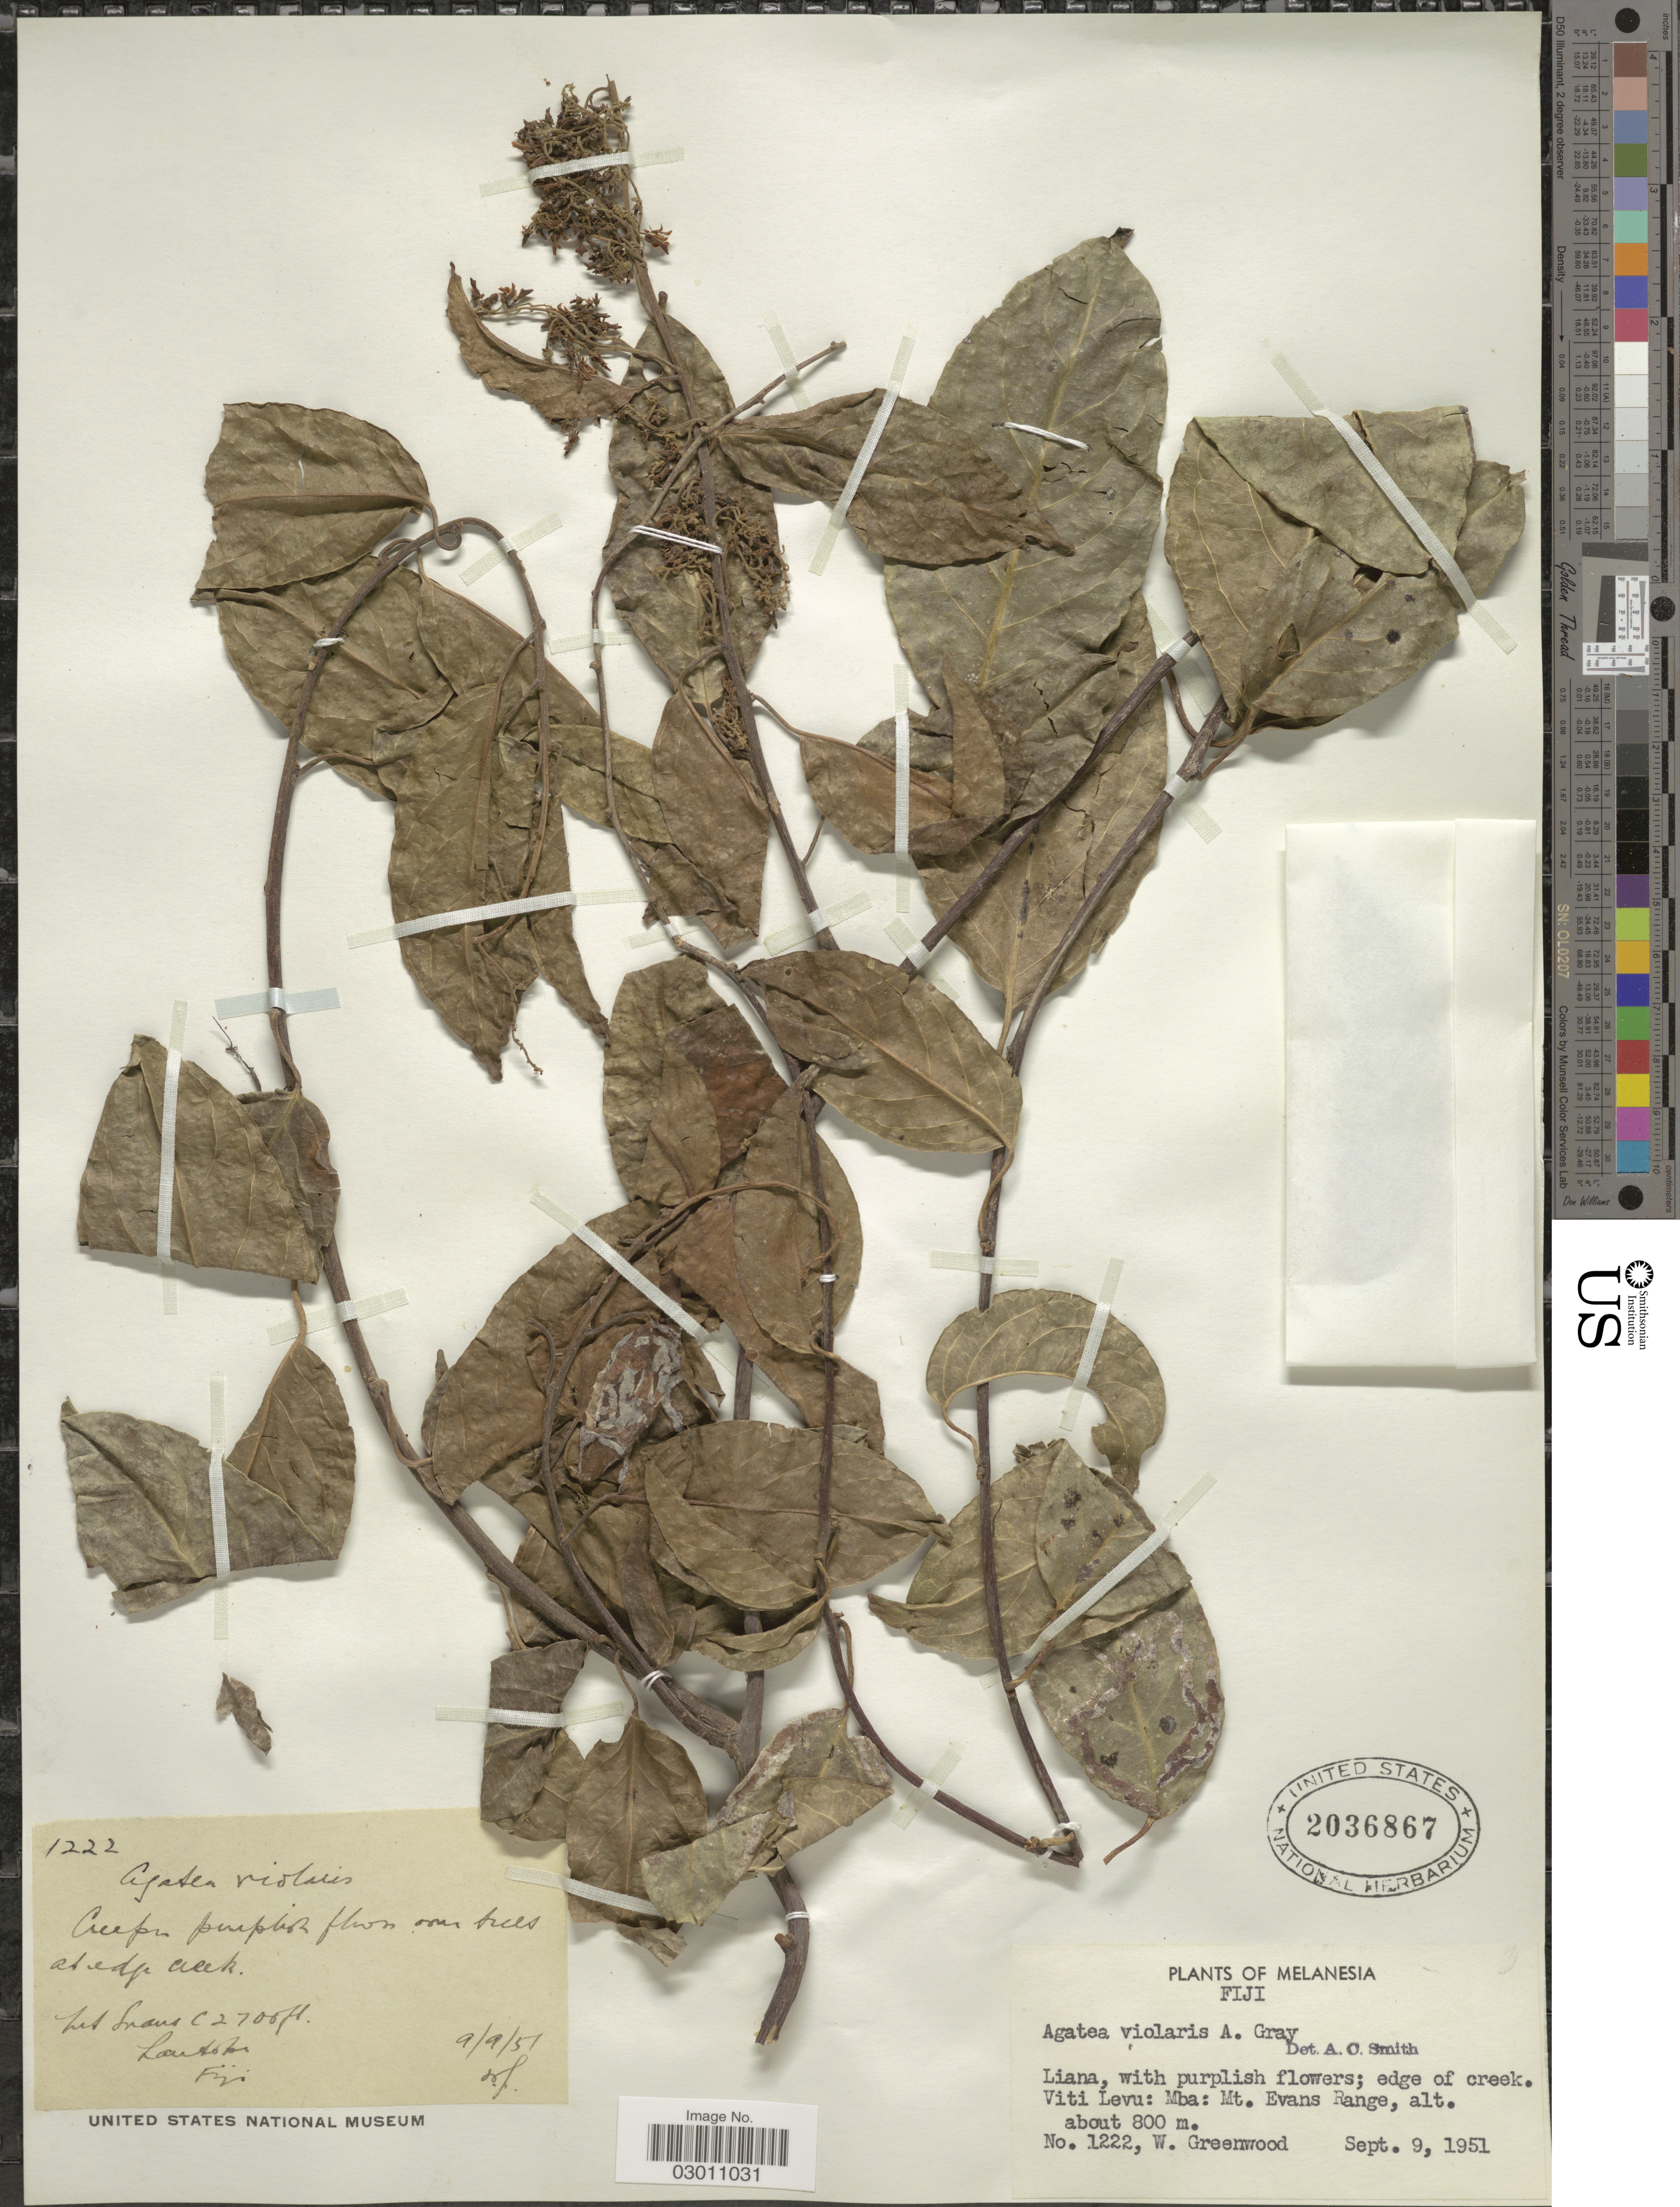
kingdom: Plantae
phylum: Tracheophyta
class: Magnoliopsida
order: Malpighiales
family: Violaceae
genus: Agatea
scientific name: Agatea violaris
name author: A. Gray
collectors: W. Greenwood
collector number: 1222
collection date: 1951-09-09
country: Fiji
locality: Melanesia. Edge of creek. Viti Levu: Mba: Mt. Evans Range.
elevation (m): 800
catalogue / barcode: US 2036867